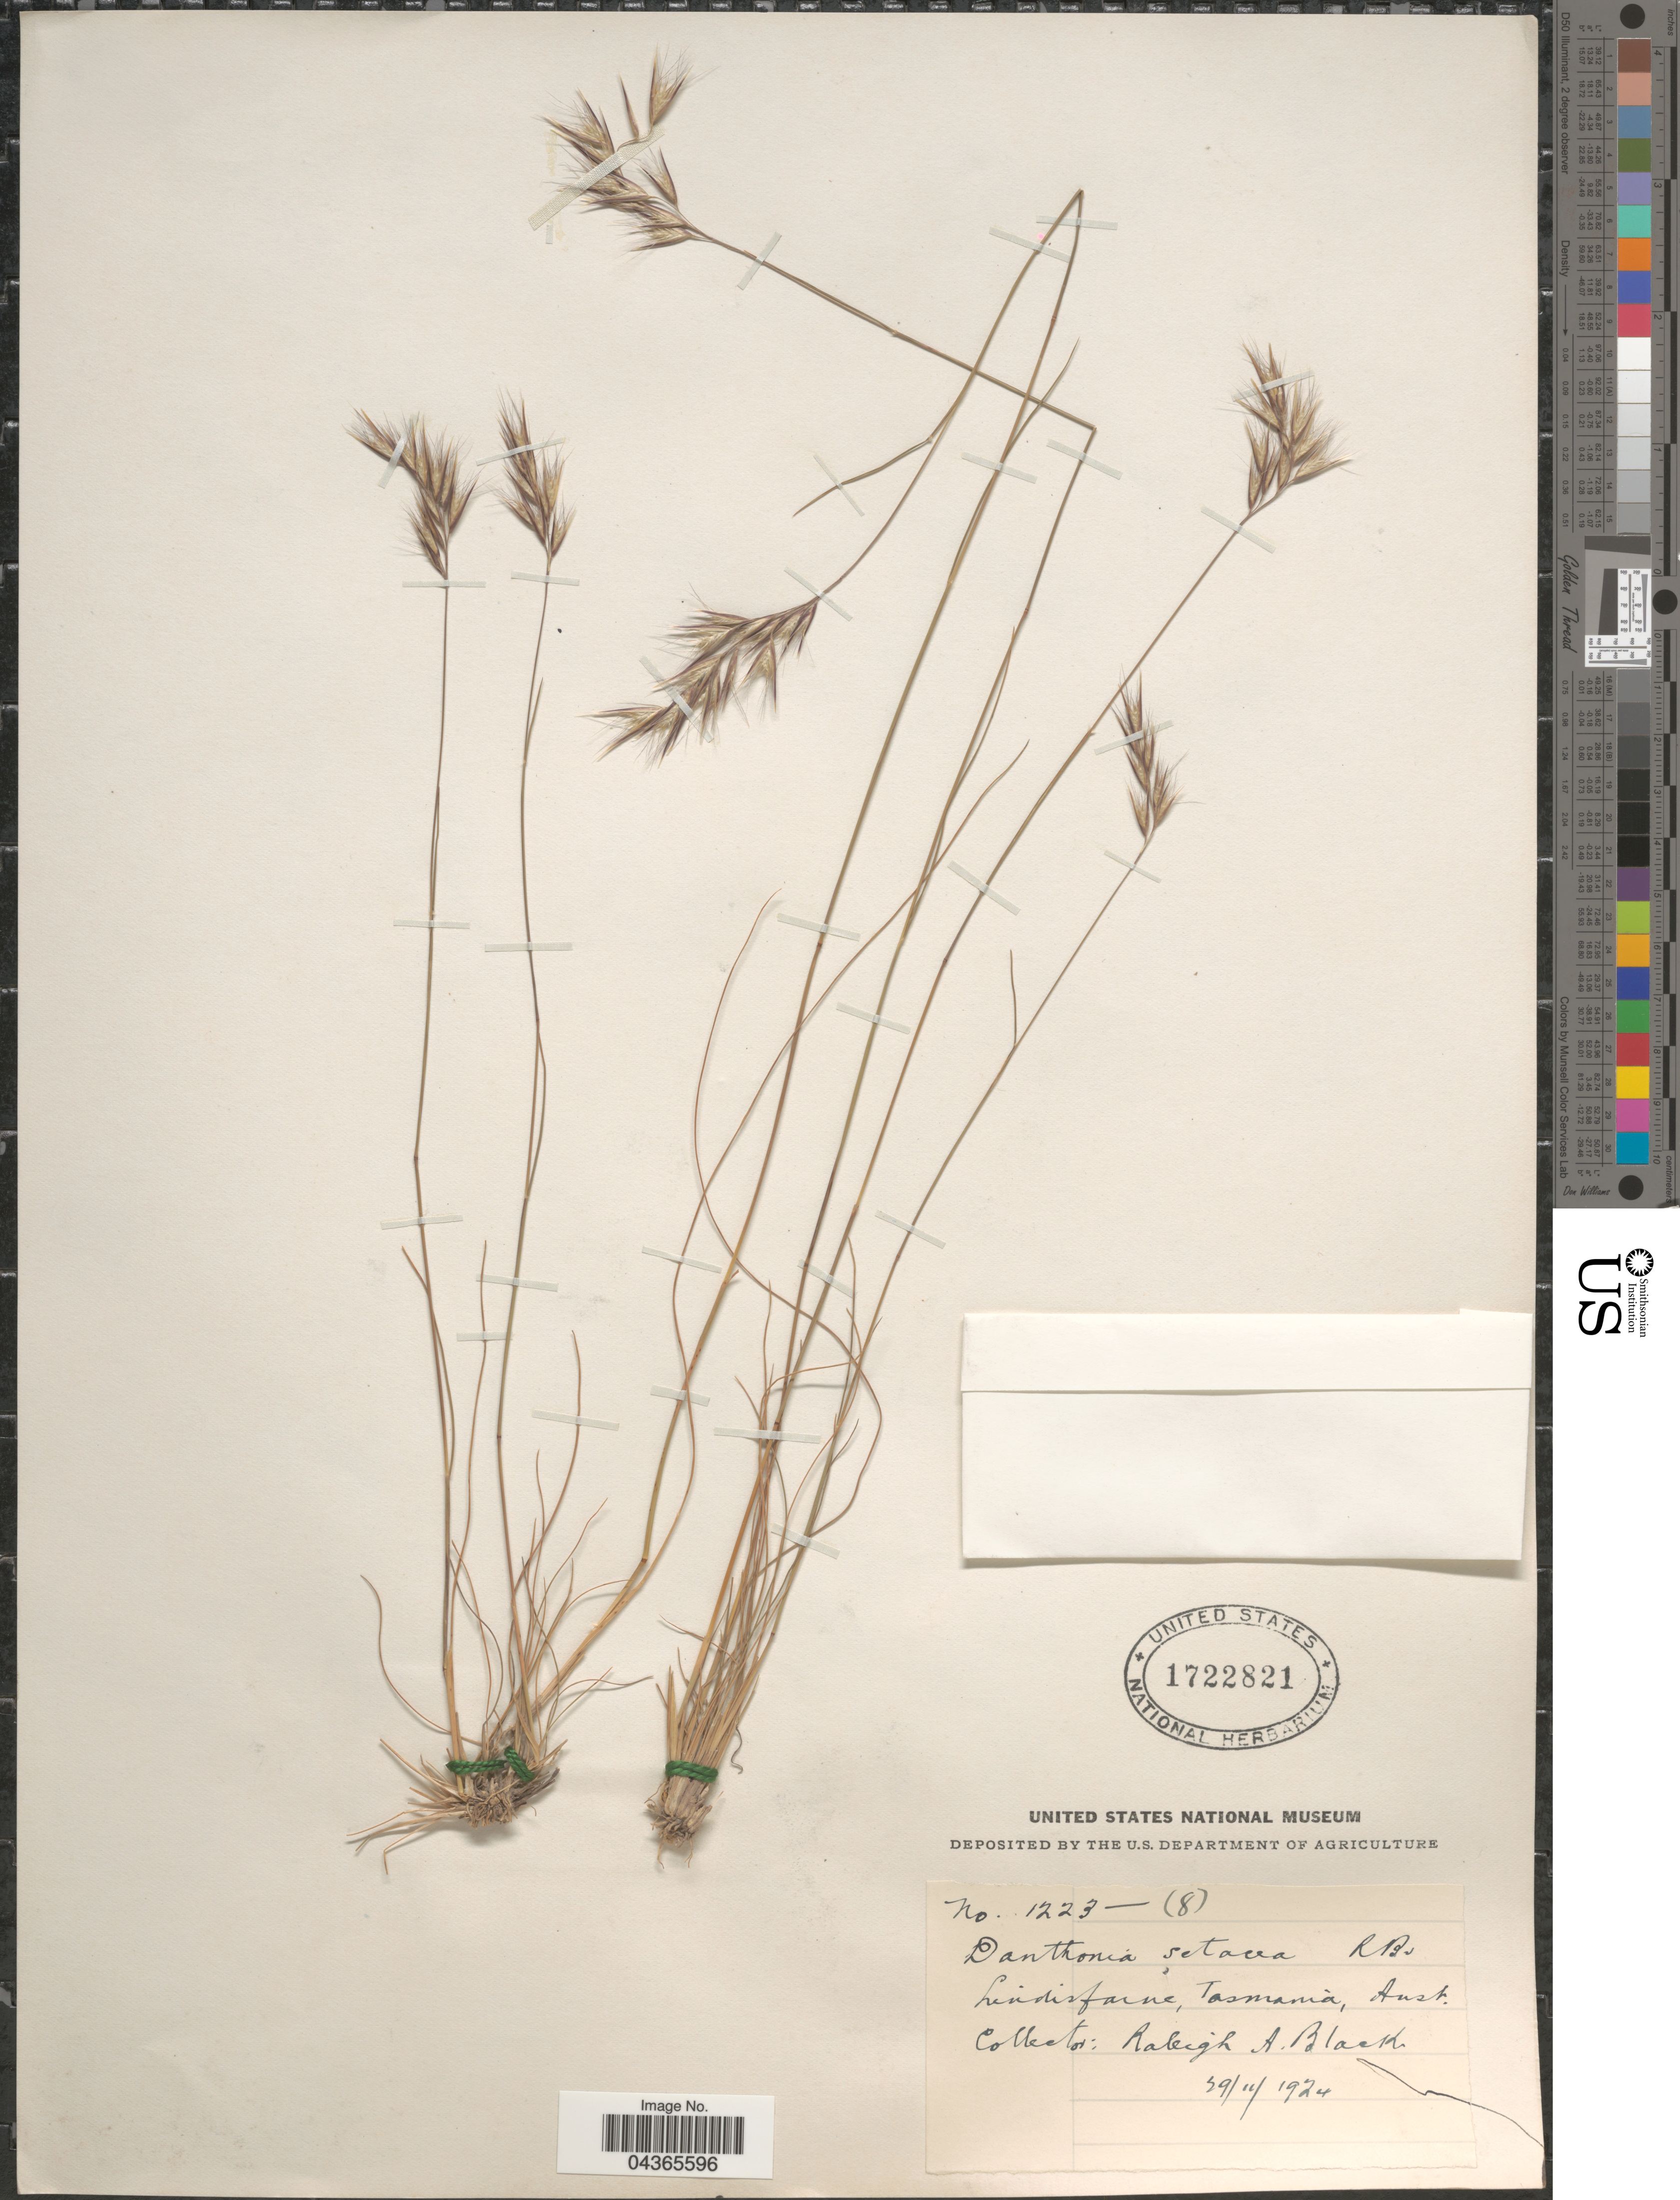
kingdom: Plantae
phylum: Tracheophyta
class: Liliopsida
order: Poales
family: Poaceae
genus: Rytidosperma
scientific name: Rytidosperma setaceum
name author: (R. Br.) Connor & Edgar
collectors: R. A. Black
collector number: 1223-(8)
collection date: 1924-11-29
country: Australia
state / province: Tasmania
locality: Lindisfarne.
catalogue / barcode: US 1722821